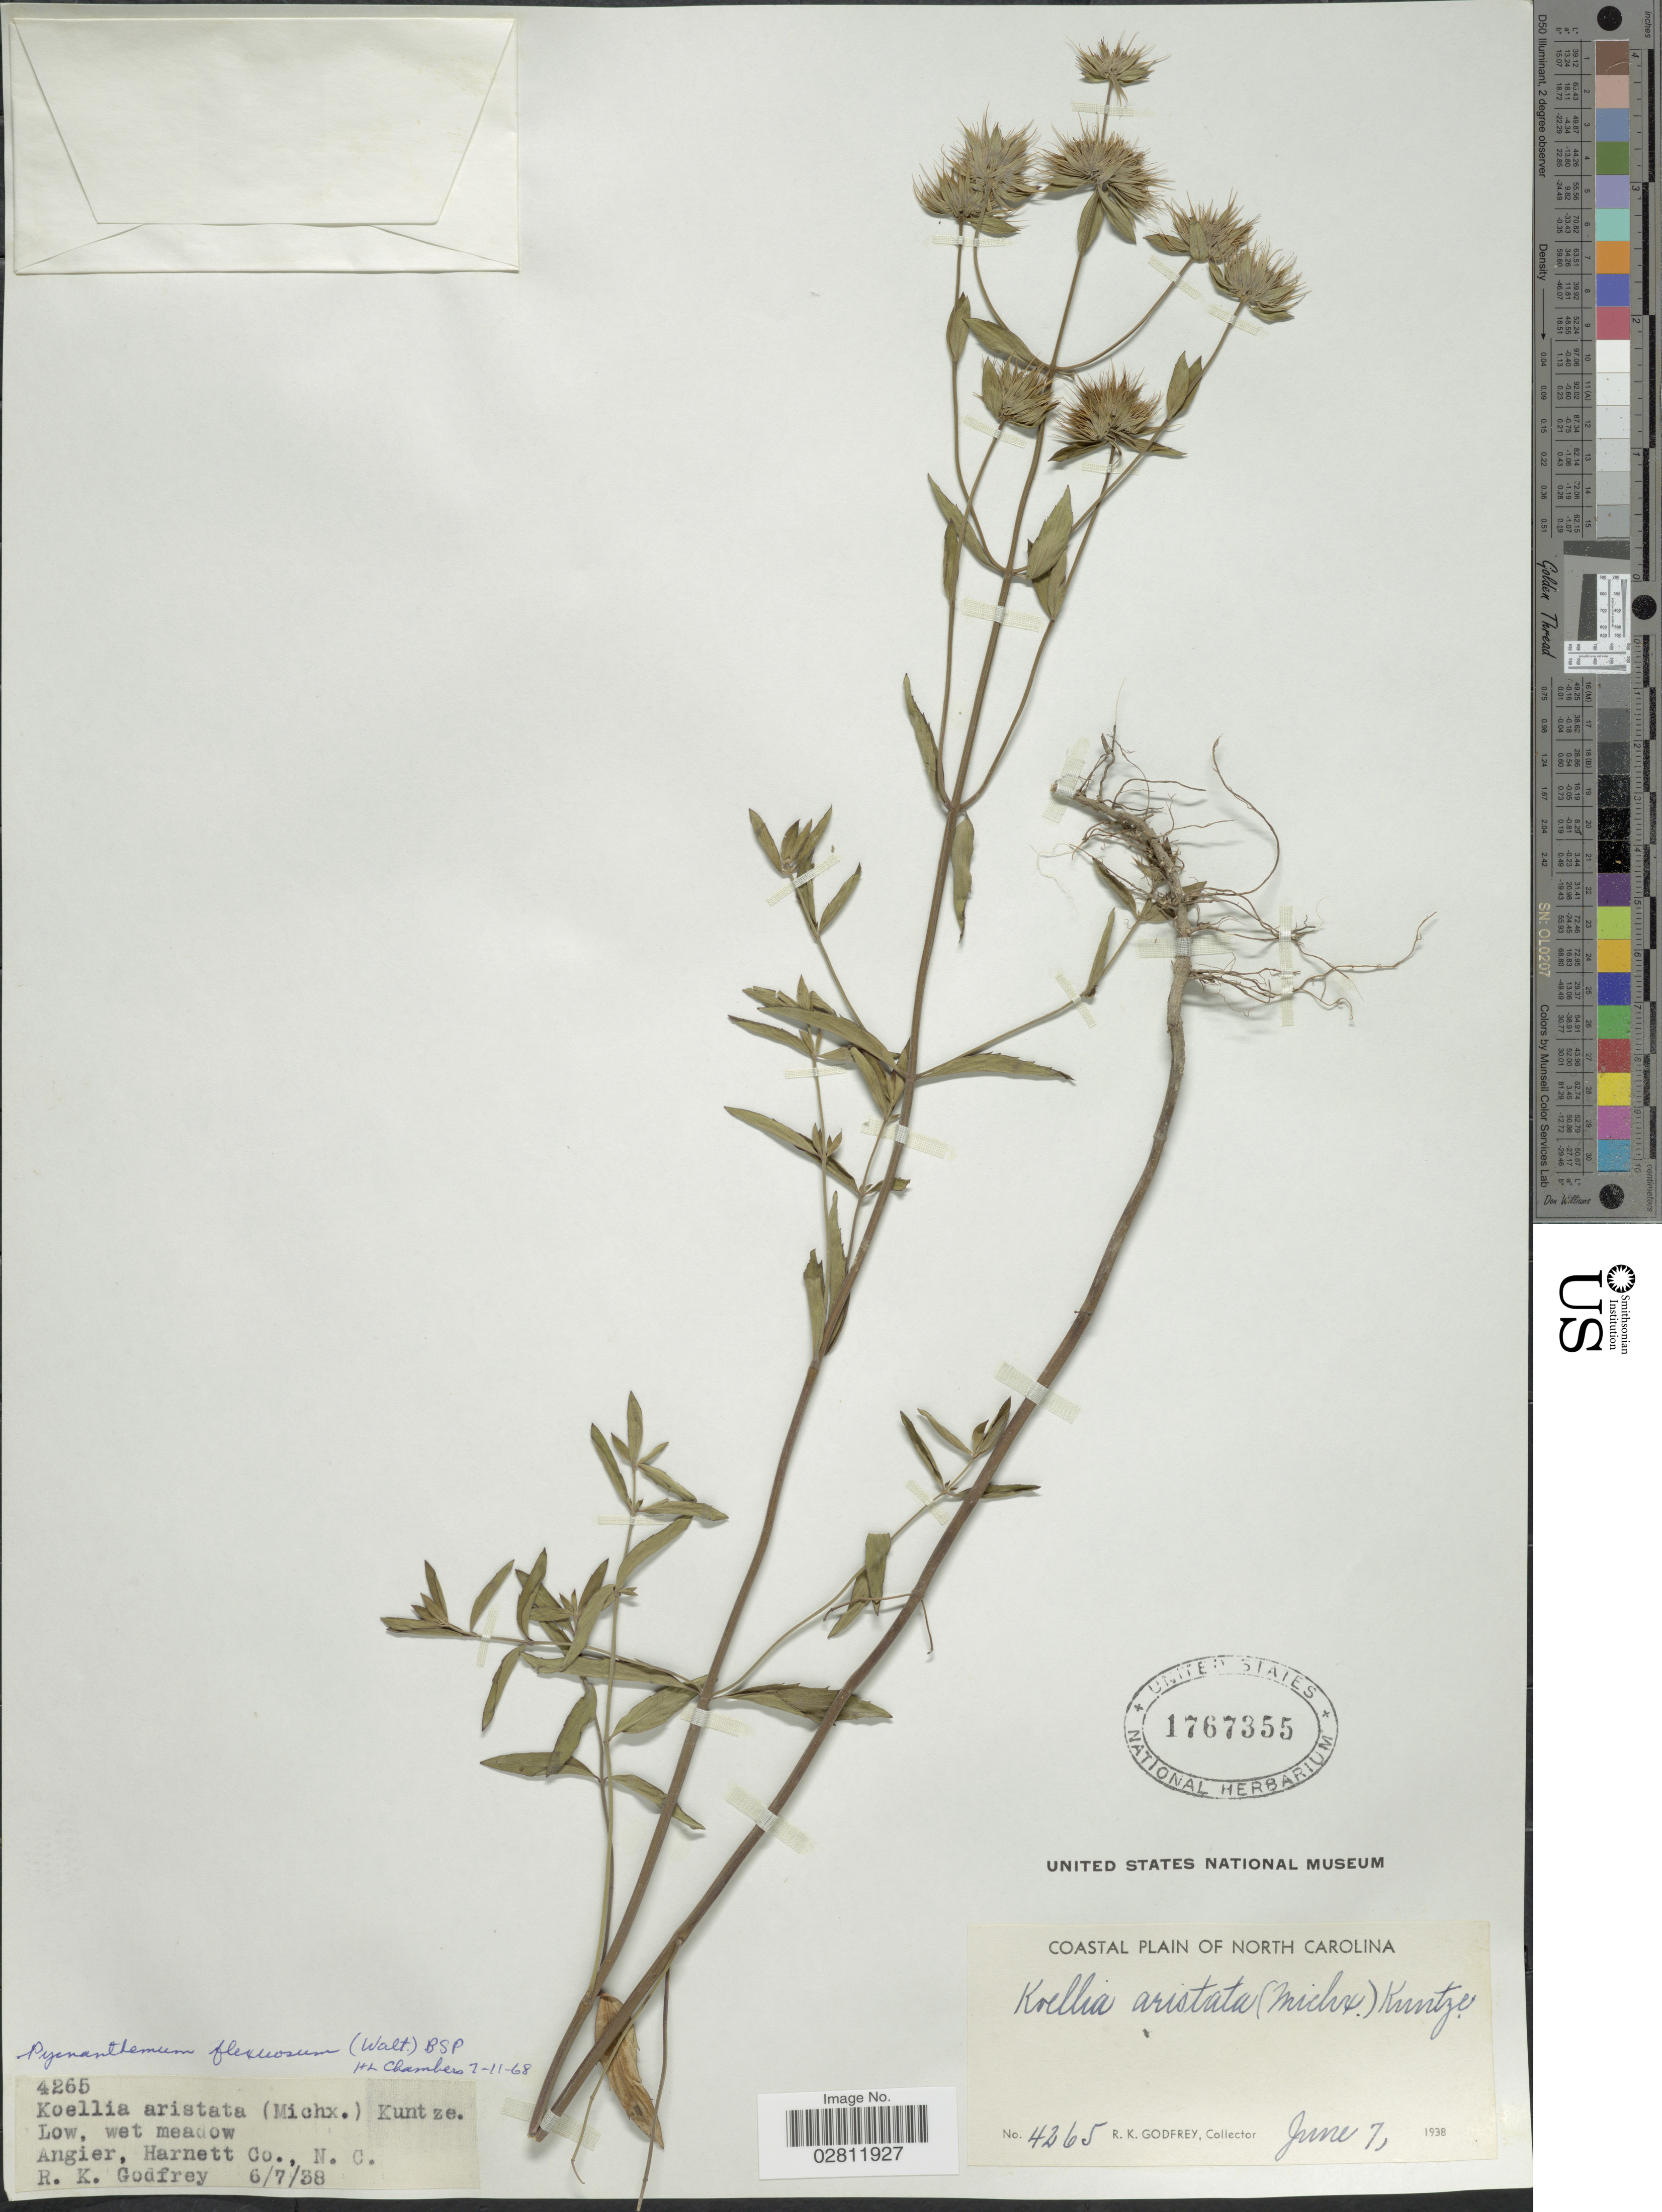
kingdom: Plantae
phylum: Tracheophyta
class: Magnoliopsida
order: Lamiales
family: Lamiaceae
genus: Pycnanthemum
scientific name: Pycnanthemum flexuosum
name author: (Walter) Britton, Stearns & Poggenb.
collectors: R. K. Godfrey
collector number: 4265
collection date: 1938-06-07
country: United States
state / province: North Carolina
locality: Coastal plain of North Carolina. Angier, Harnett Co.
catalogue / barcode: US 1767355